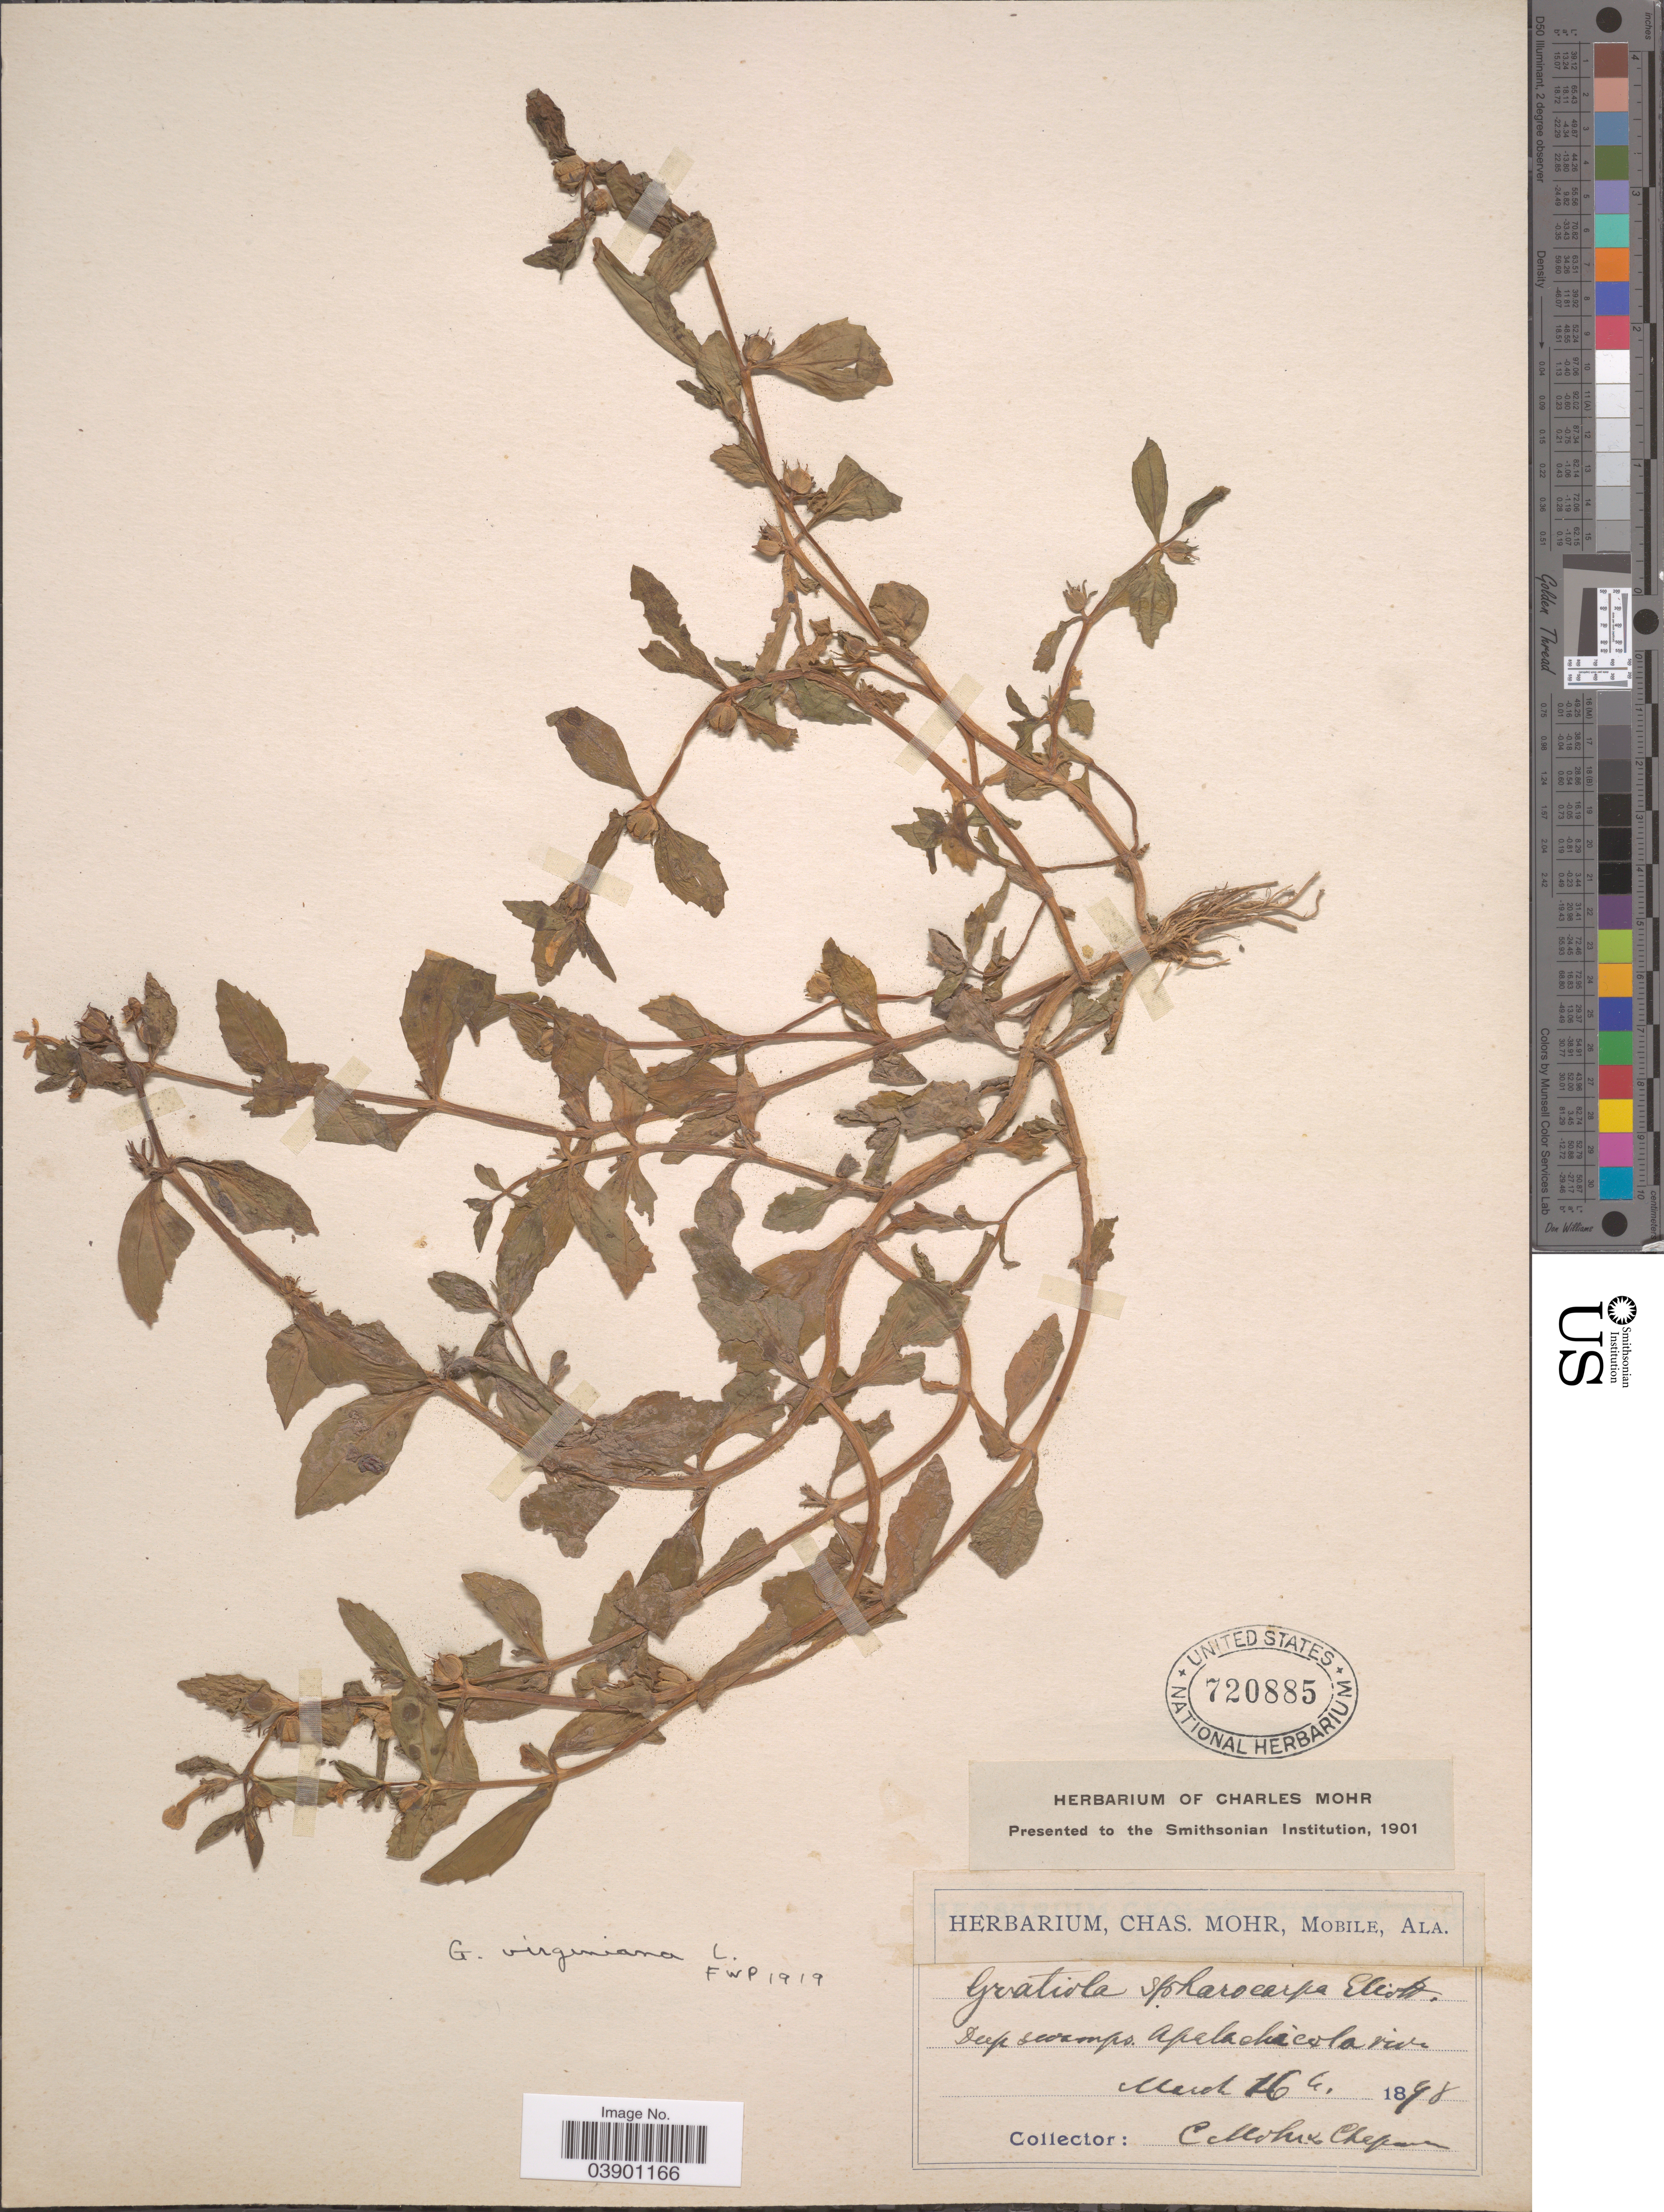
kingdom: Plantae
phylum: Tracheophyta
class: Magnoliopsida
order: Lamiales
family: Plantaginaceae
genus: Gratiola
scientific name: Gratiola virginiana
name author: L.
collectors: Mohr, C. T. (herbarium) & A. Chapman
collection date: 1898-03-16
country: United States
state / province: Florida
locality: Deep swamps Apalachicola river.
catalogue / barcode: US 720885